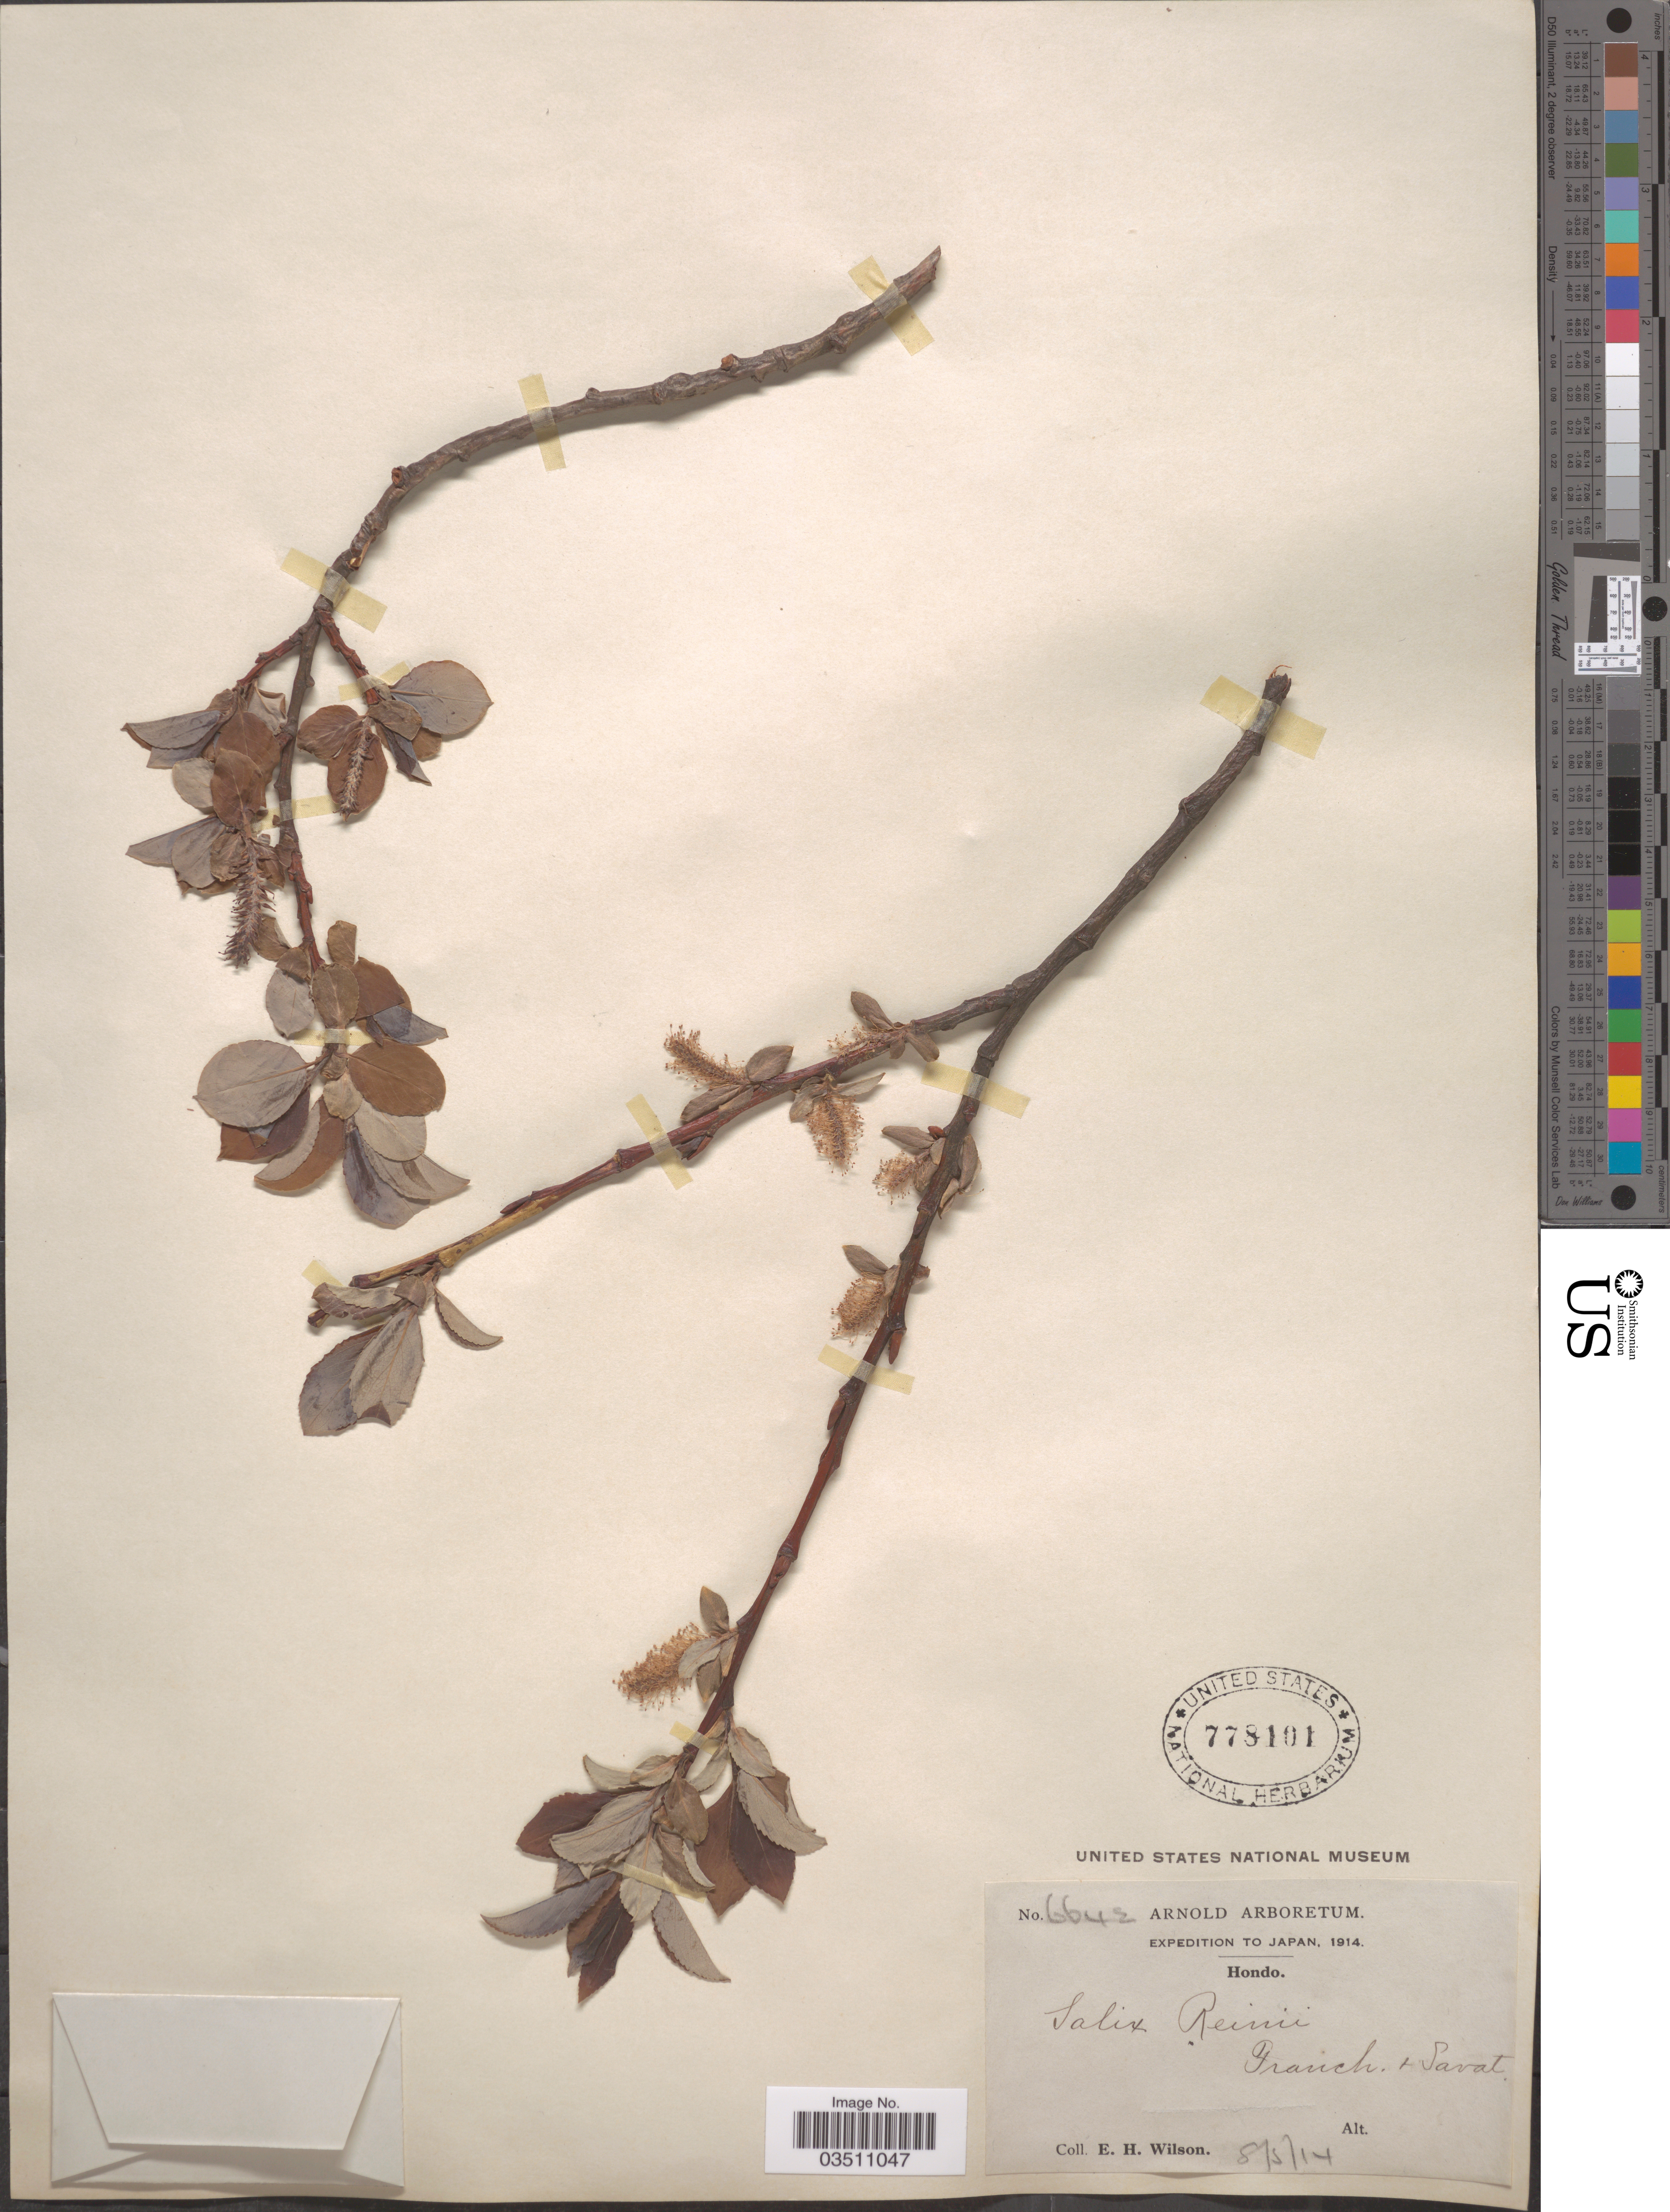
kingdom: Plantae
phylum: Tracheophyta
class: Magnoliopsida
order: Malpighiales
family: Salicaceae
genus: Salix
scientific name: Salix reinii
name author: Franch. & Sav. ex Seemen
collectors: E. Wilson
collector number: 6642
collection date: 1914-05-08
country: Japan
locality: Hondo.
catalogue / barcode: US 778101